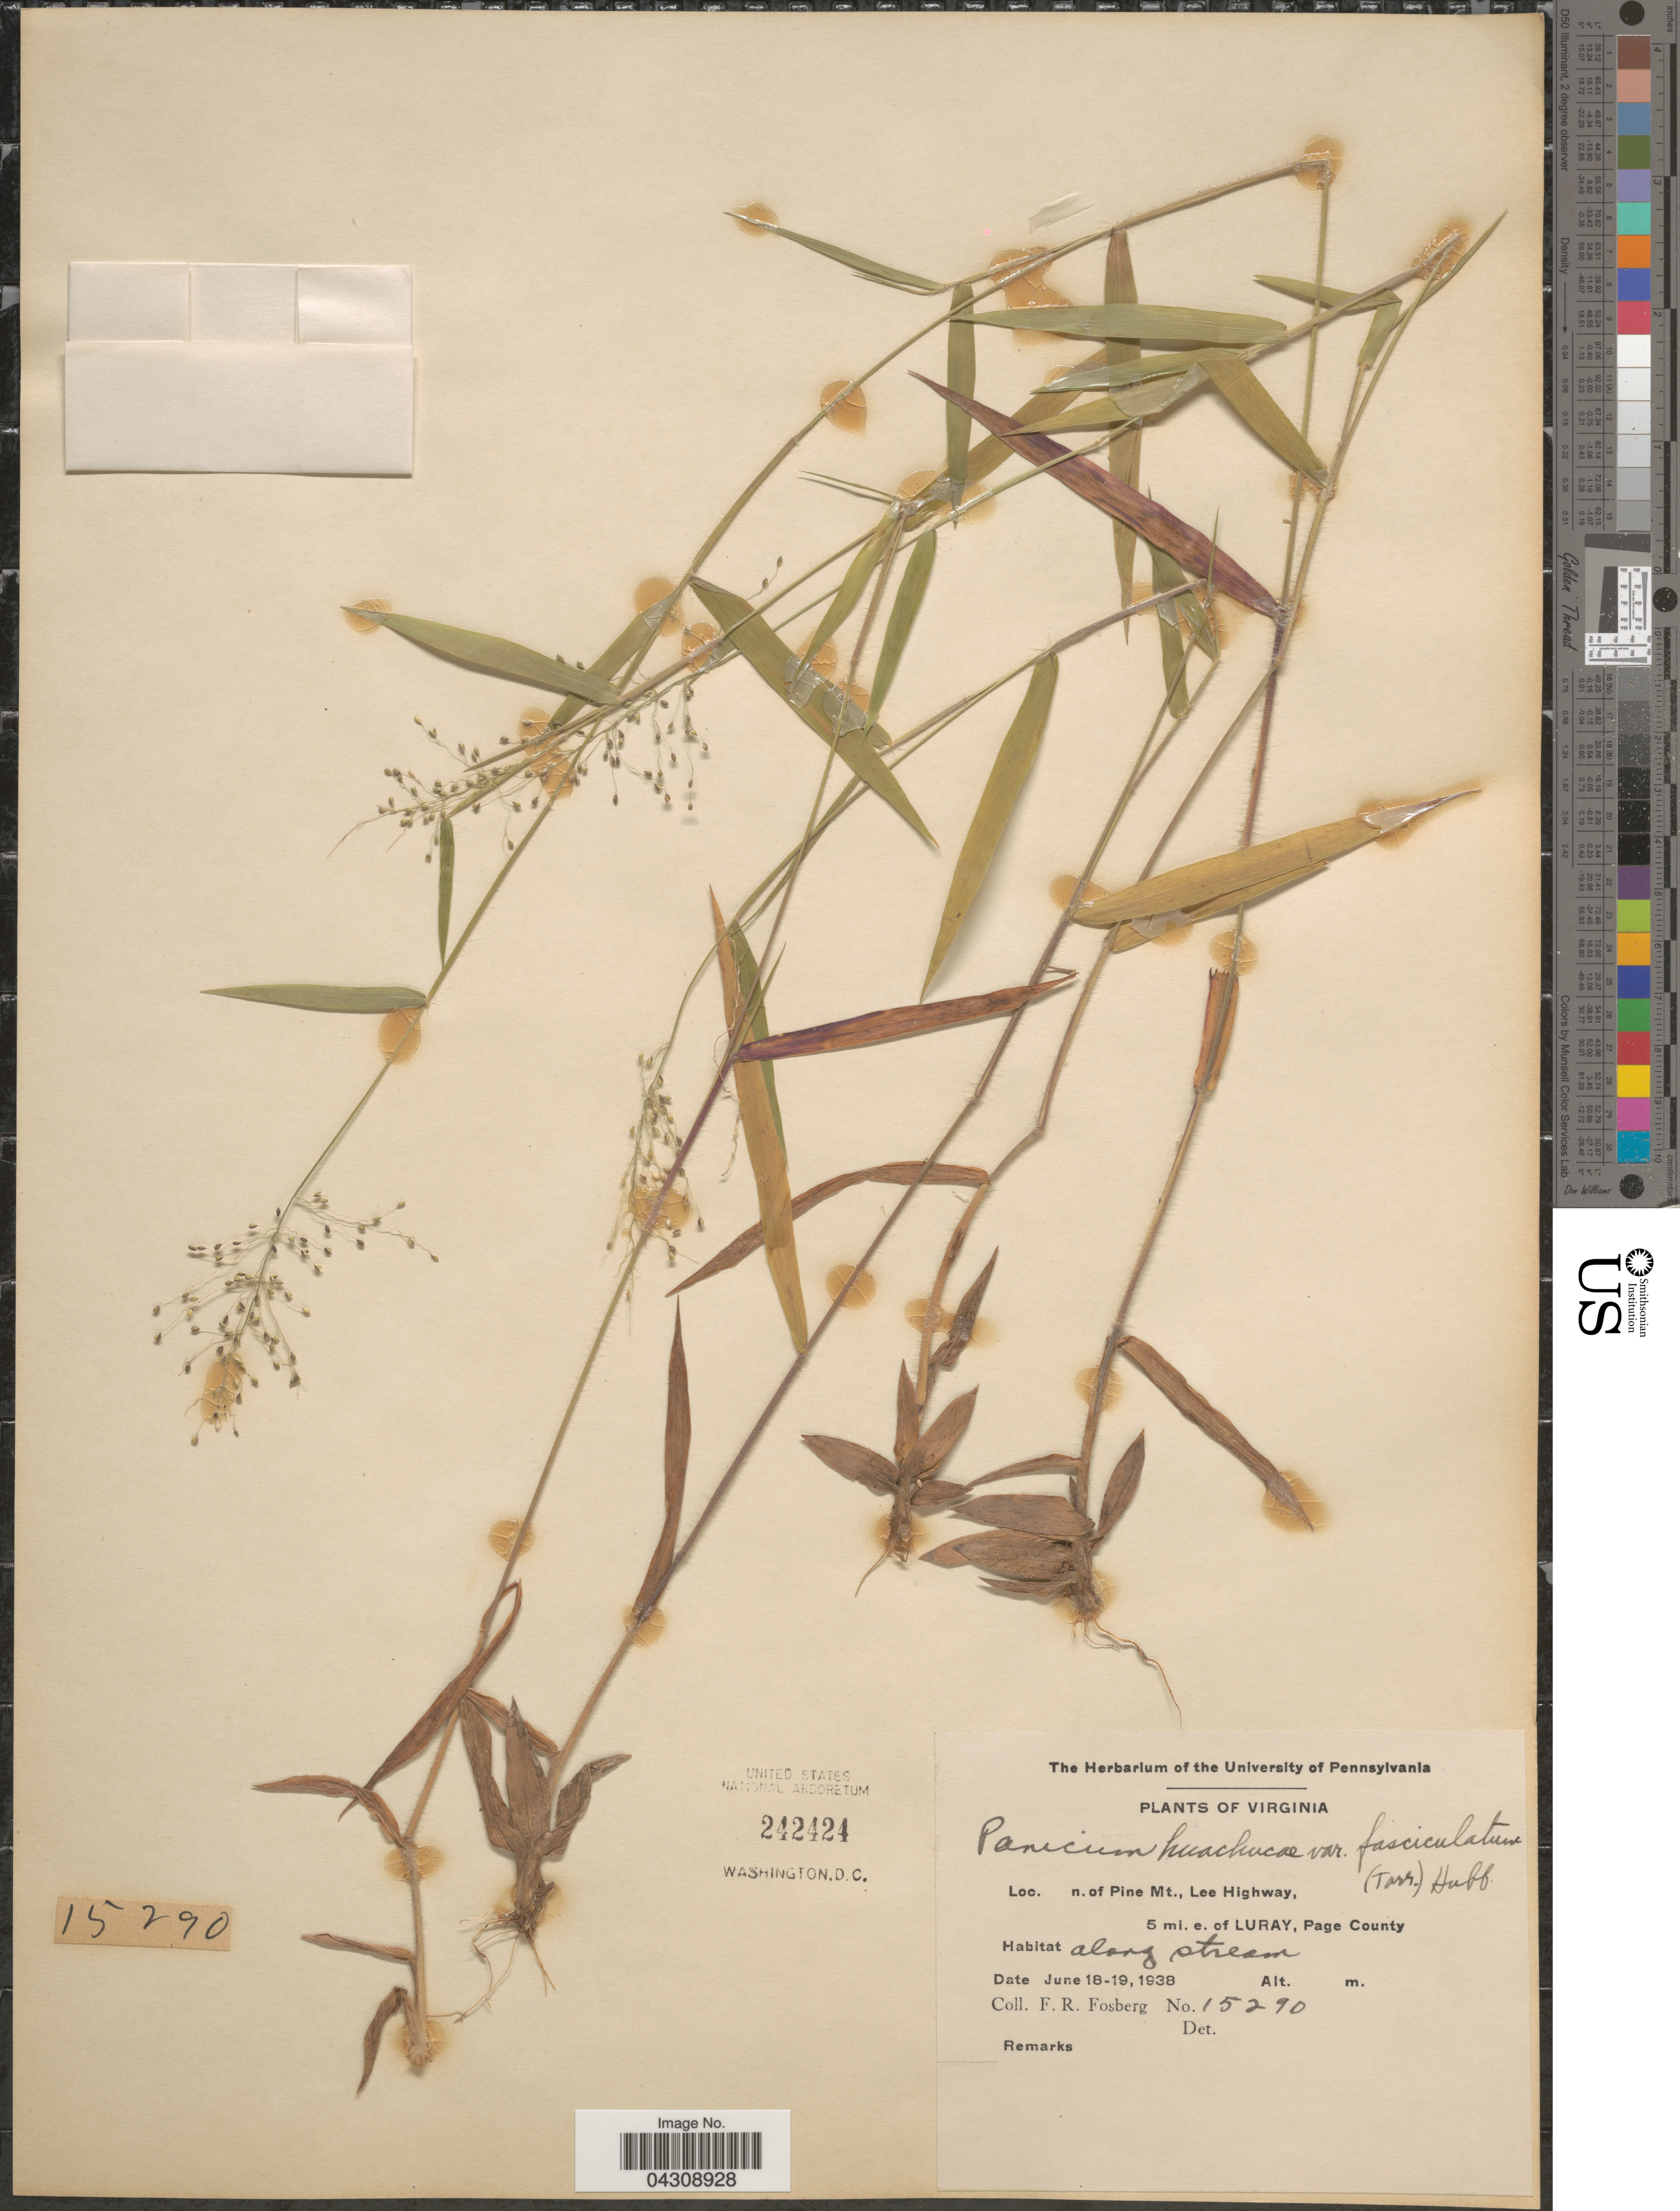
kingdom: Plantae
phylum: Tracheophyta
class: Liliopsida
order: Poales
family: Poaceae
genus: Dichanthelium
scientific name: Dichanthelium acuminatum var. acuminatum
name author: (Sw.) Gould & C.A. Clark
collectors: F. R. Fosberg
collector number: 15290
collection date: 1938-06-18/1938-06-19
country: United States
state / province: Virginia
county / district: Page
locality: N. of Pine Mt., Lee Highway, 5 mi. e. of Luray, Page County. Along stream.